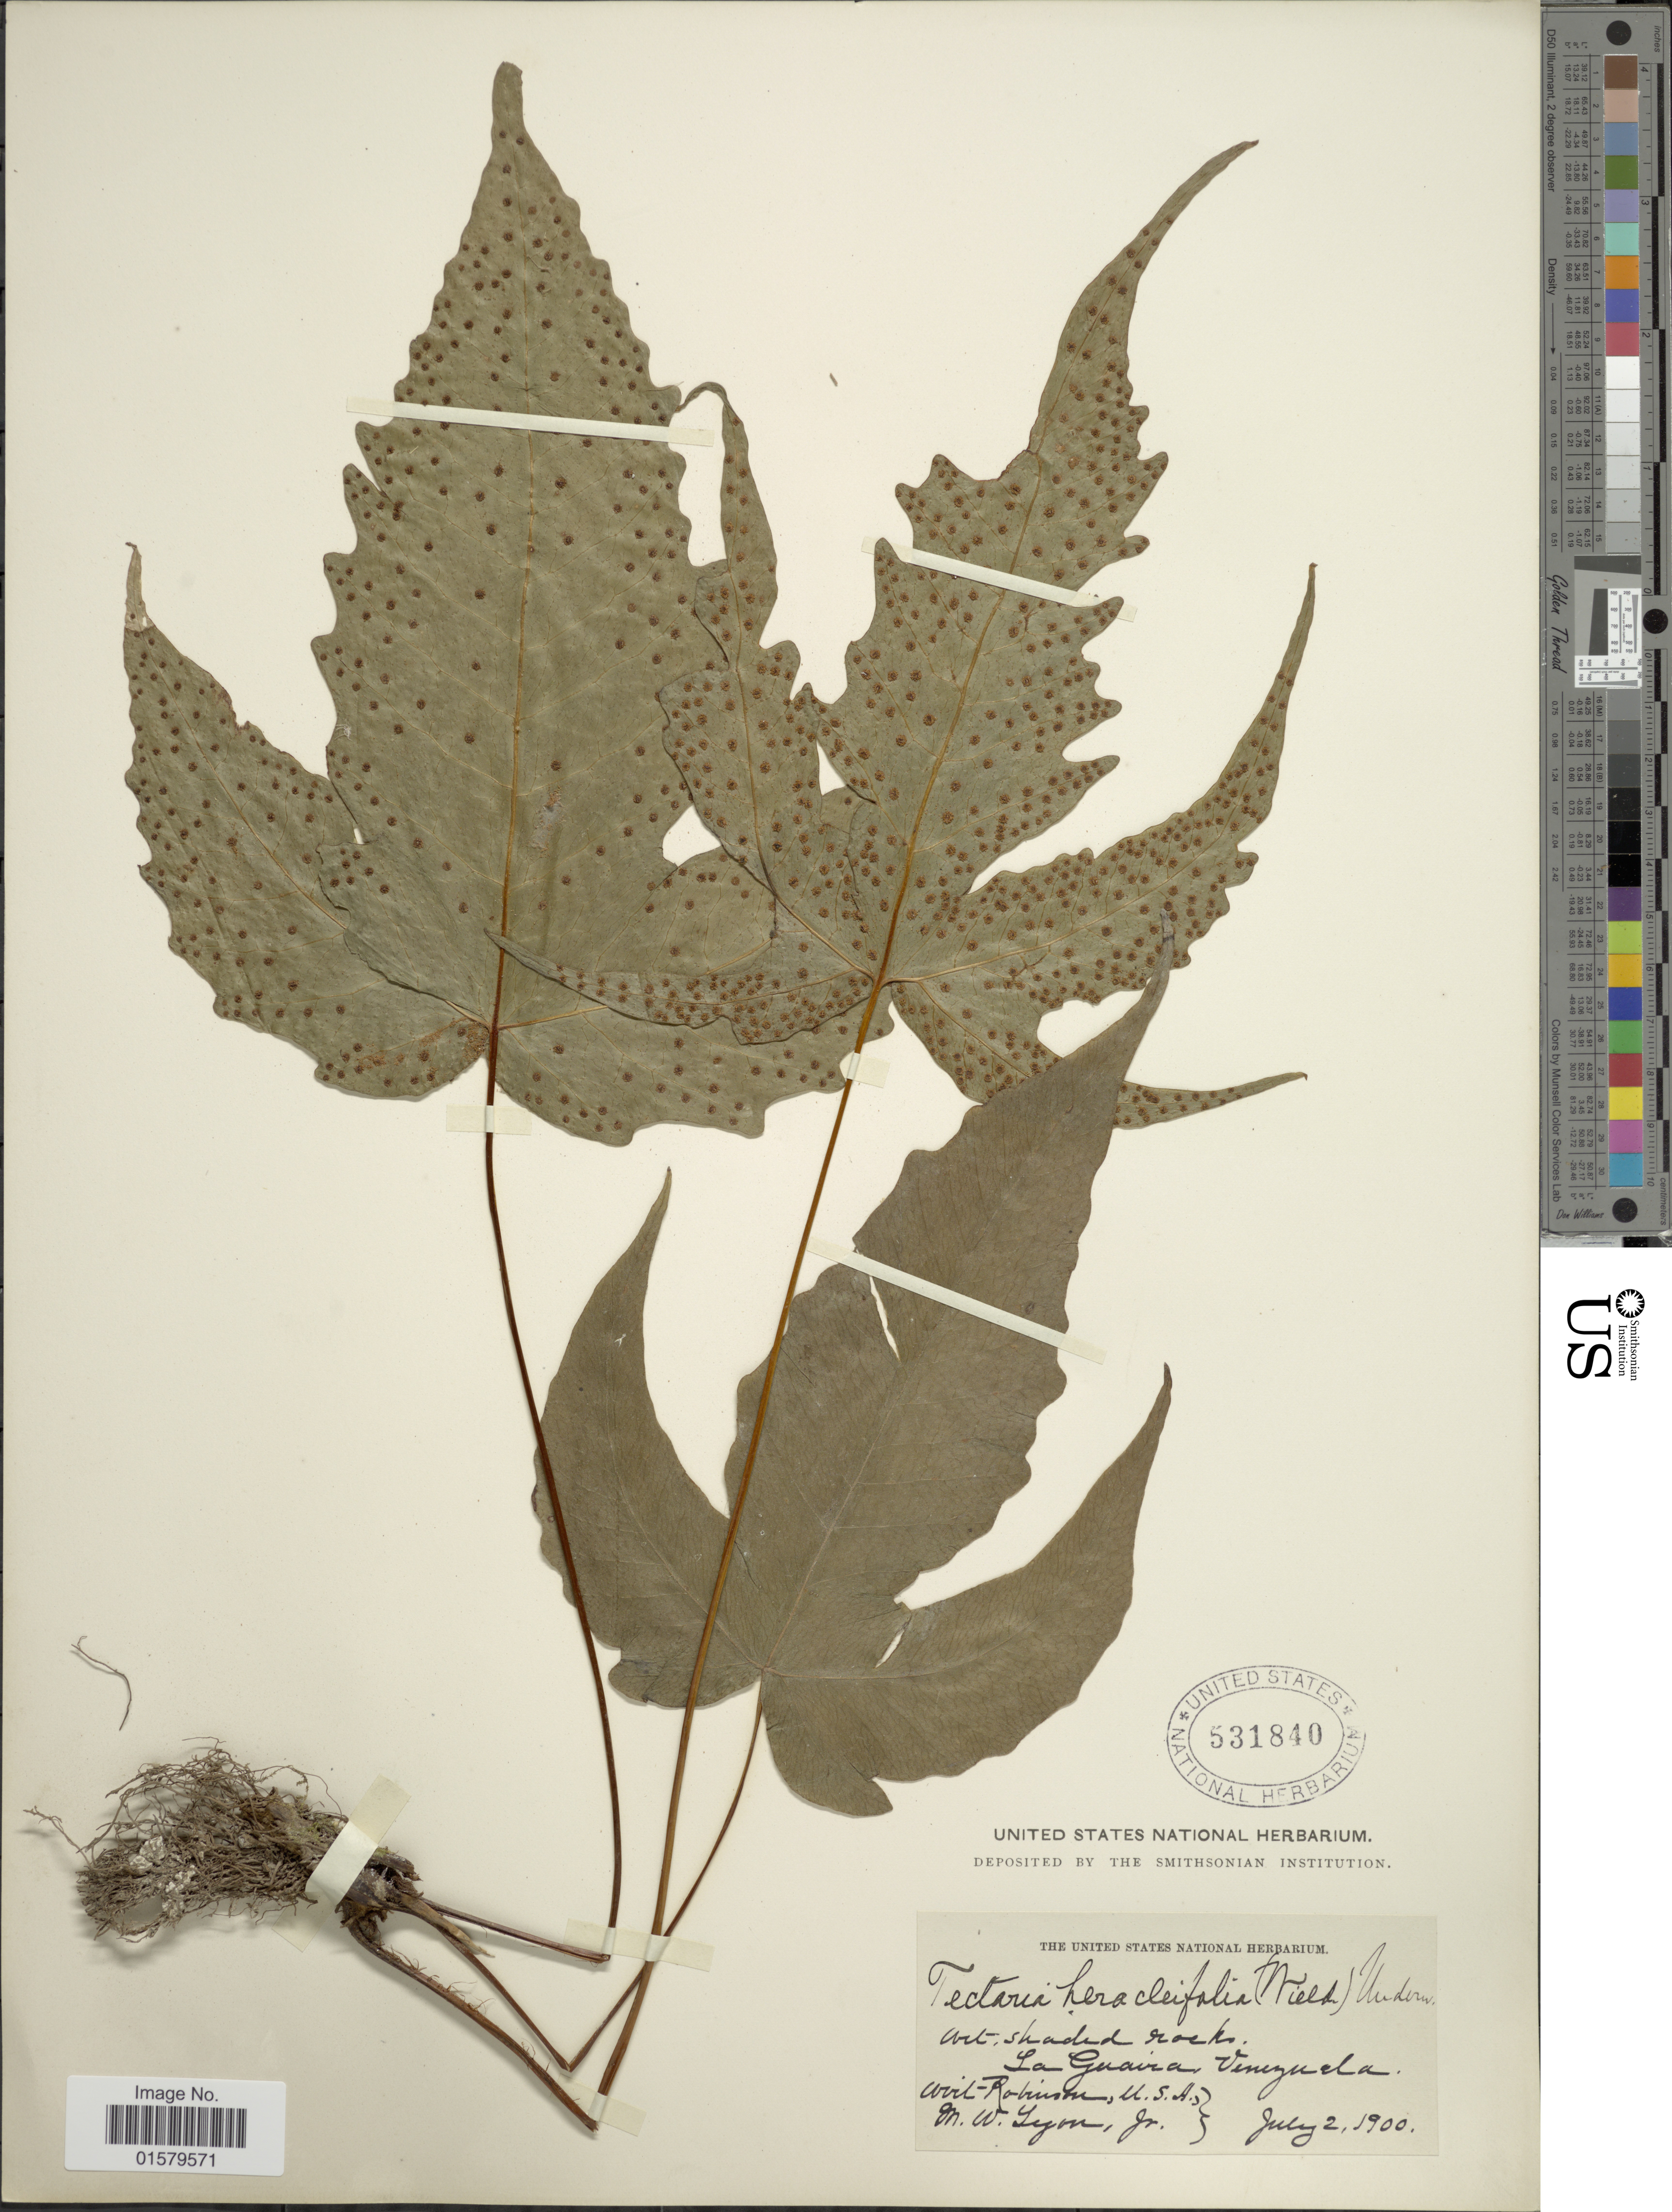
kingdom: Plantae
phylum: Tracheophyta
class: Polypodiopsida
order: Polypodiales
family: Tectariaceae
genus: Tectaria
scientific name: Tectaria heracleifolia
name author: (Willd.) Underw.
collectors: W. Robinson, M. Lyon Jr.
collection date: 1900-07-02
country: Venezuela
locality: La Guaira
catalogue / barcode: US 531840